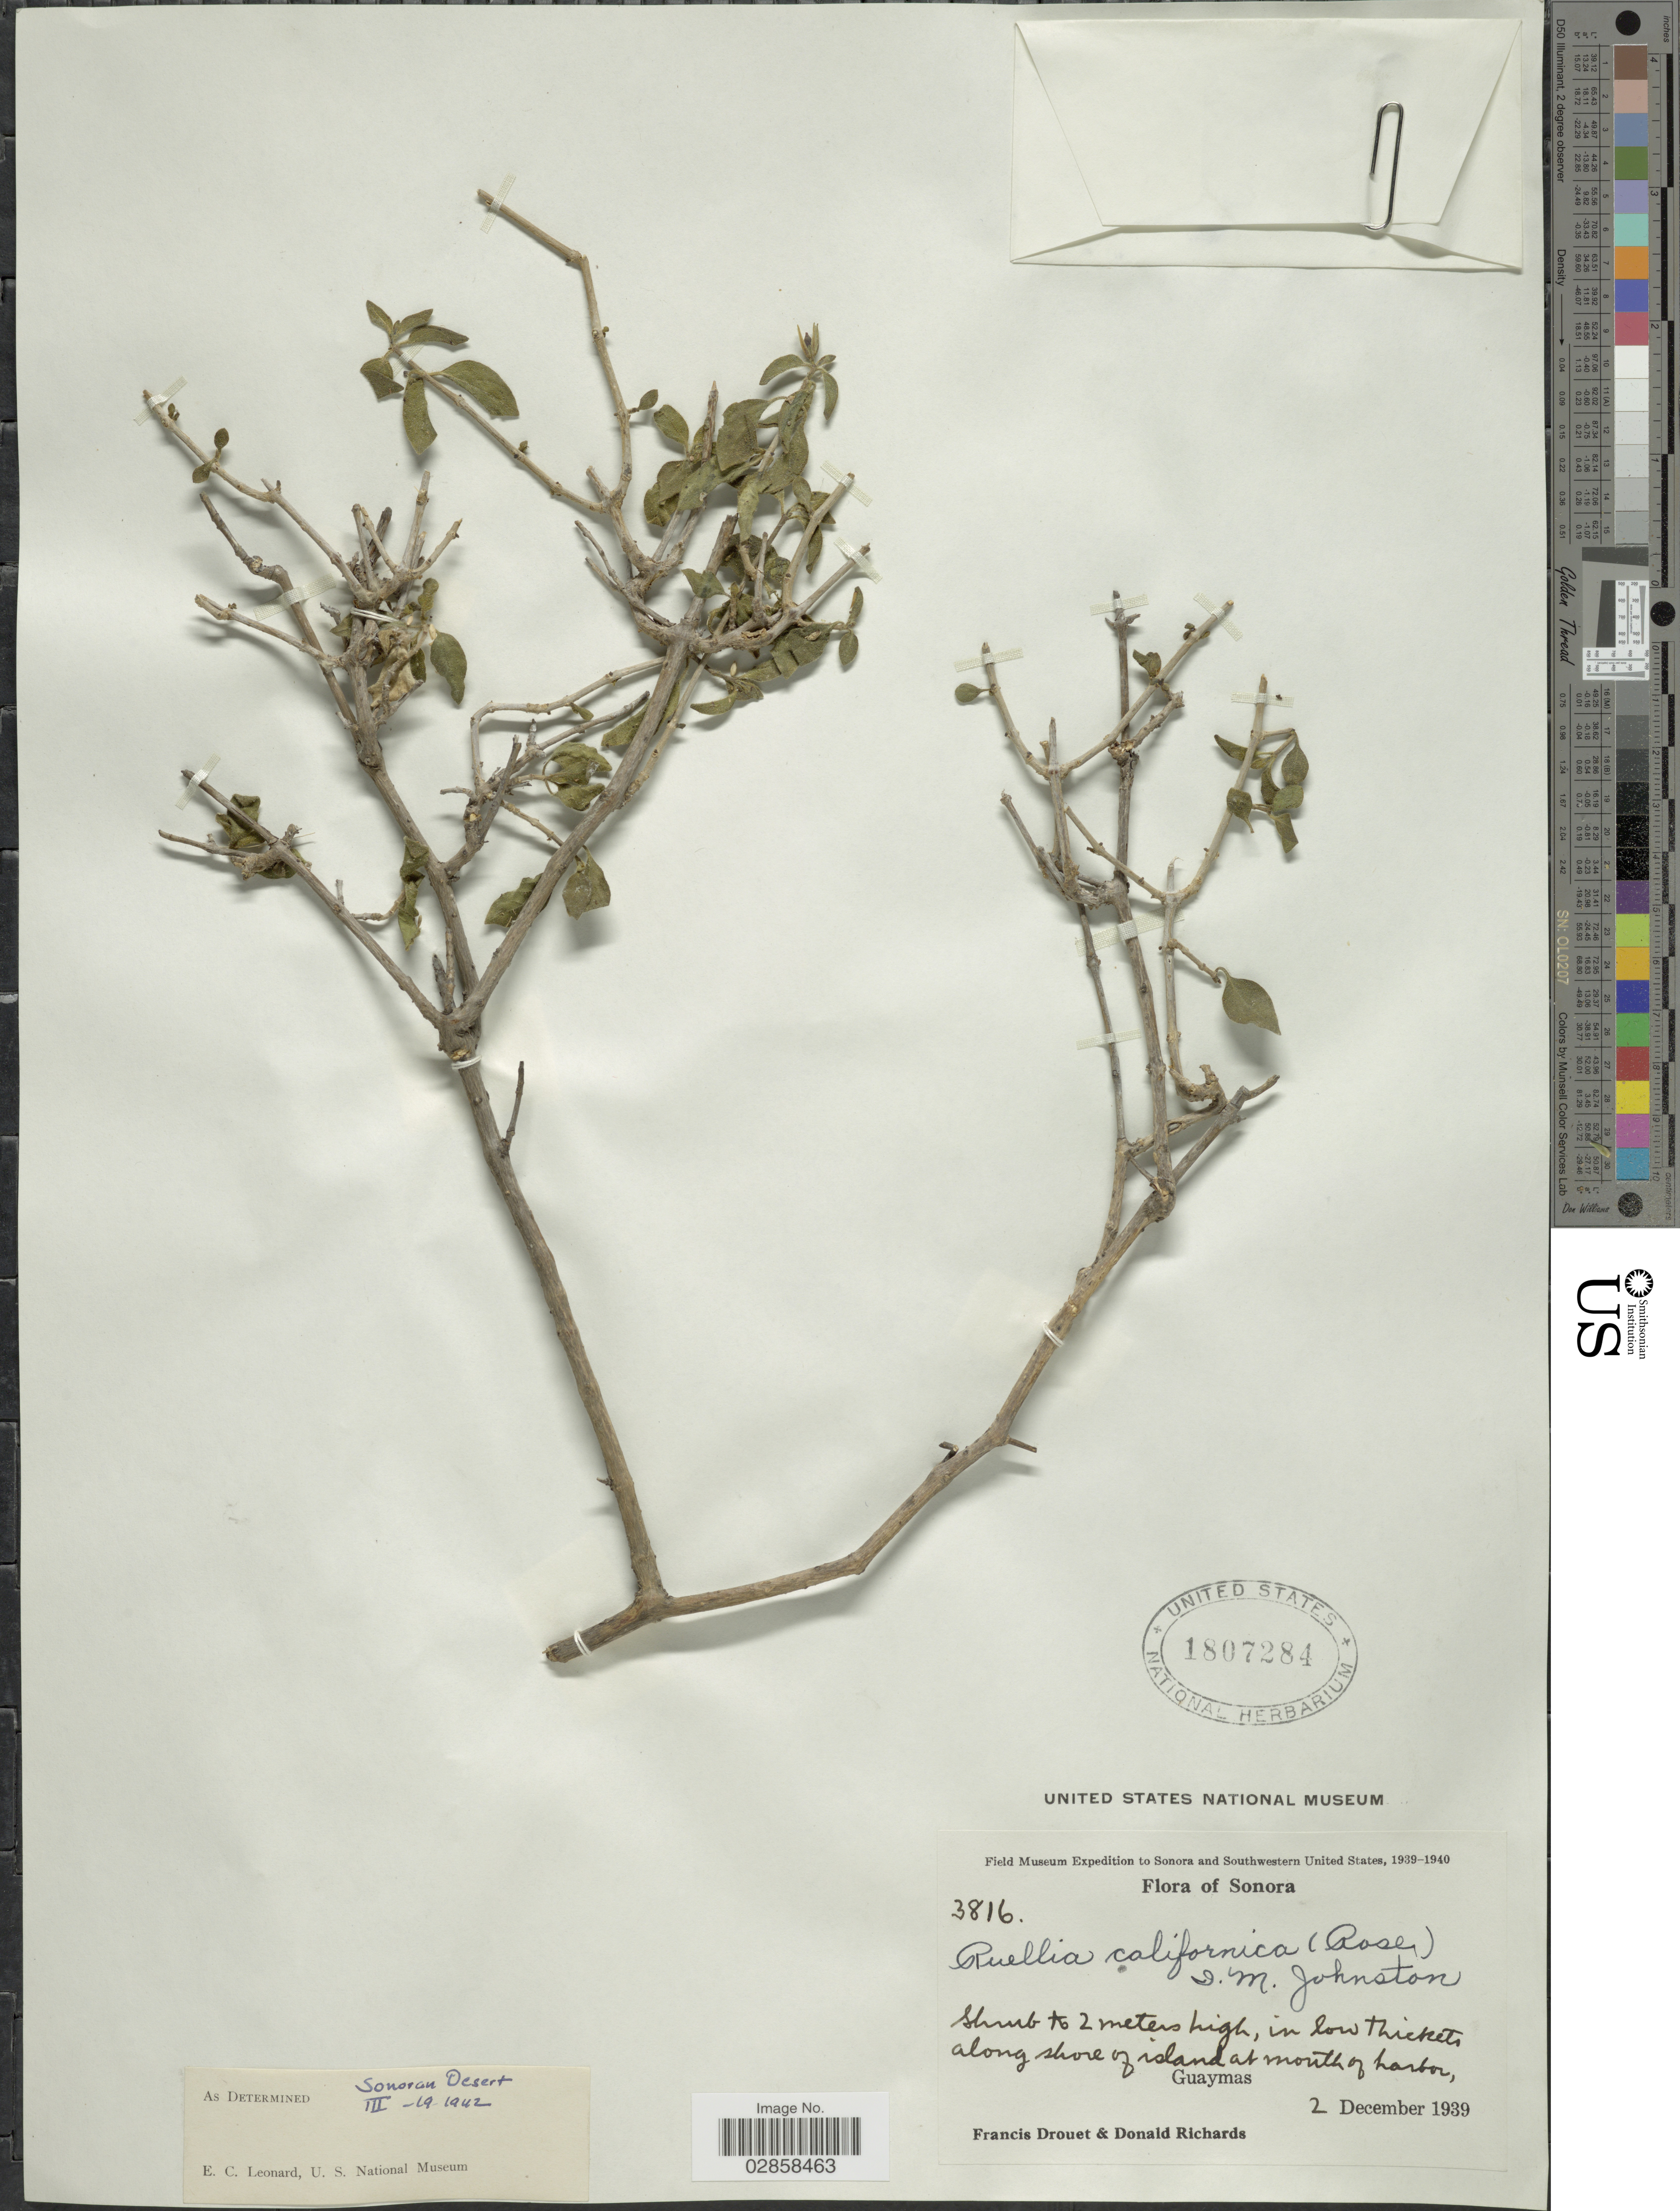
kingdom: Plantae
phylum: Tracheophyta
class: Magnoliopsida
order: Lamiales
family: Acanthaceae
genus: Ruellia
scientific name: Ruellia californica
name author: (Rose) I.M. Johnst.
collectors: F. E. Drouet & D. Richards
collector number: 3816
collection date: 1939-12-02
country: Mexico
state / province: Sonora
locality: Along shore of island at mouth of harbor, Guaymas.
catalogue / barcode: US 1807284